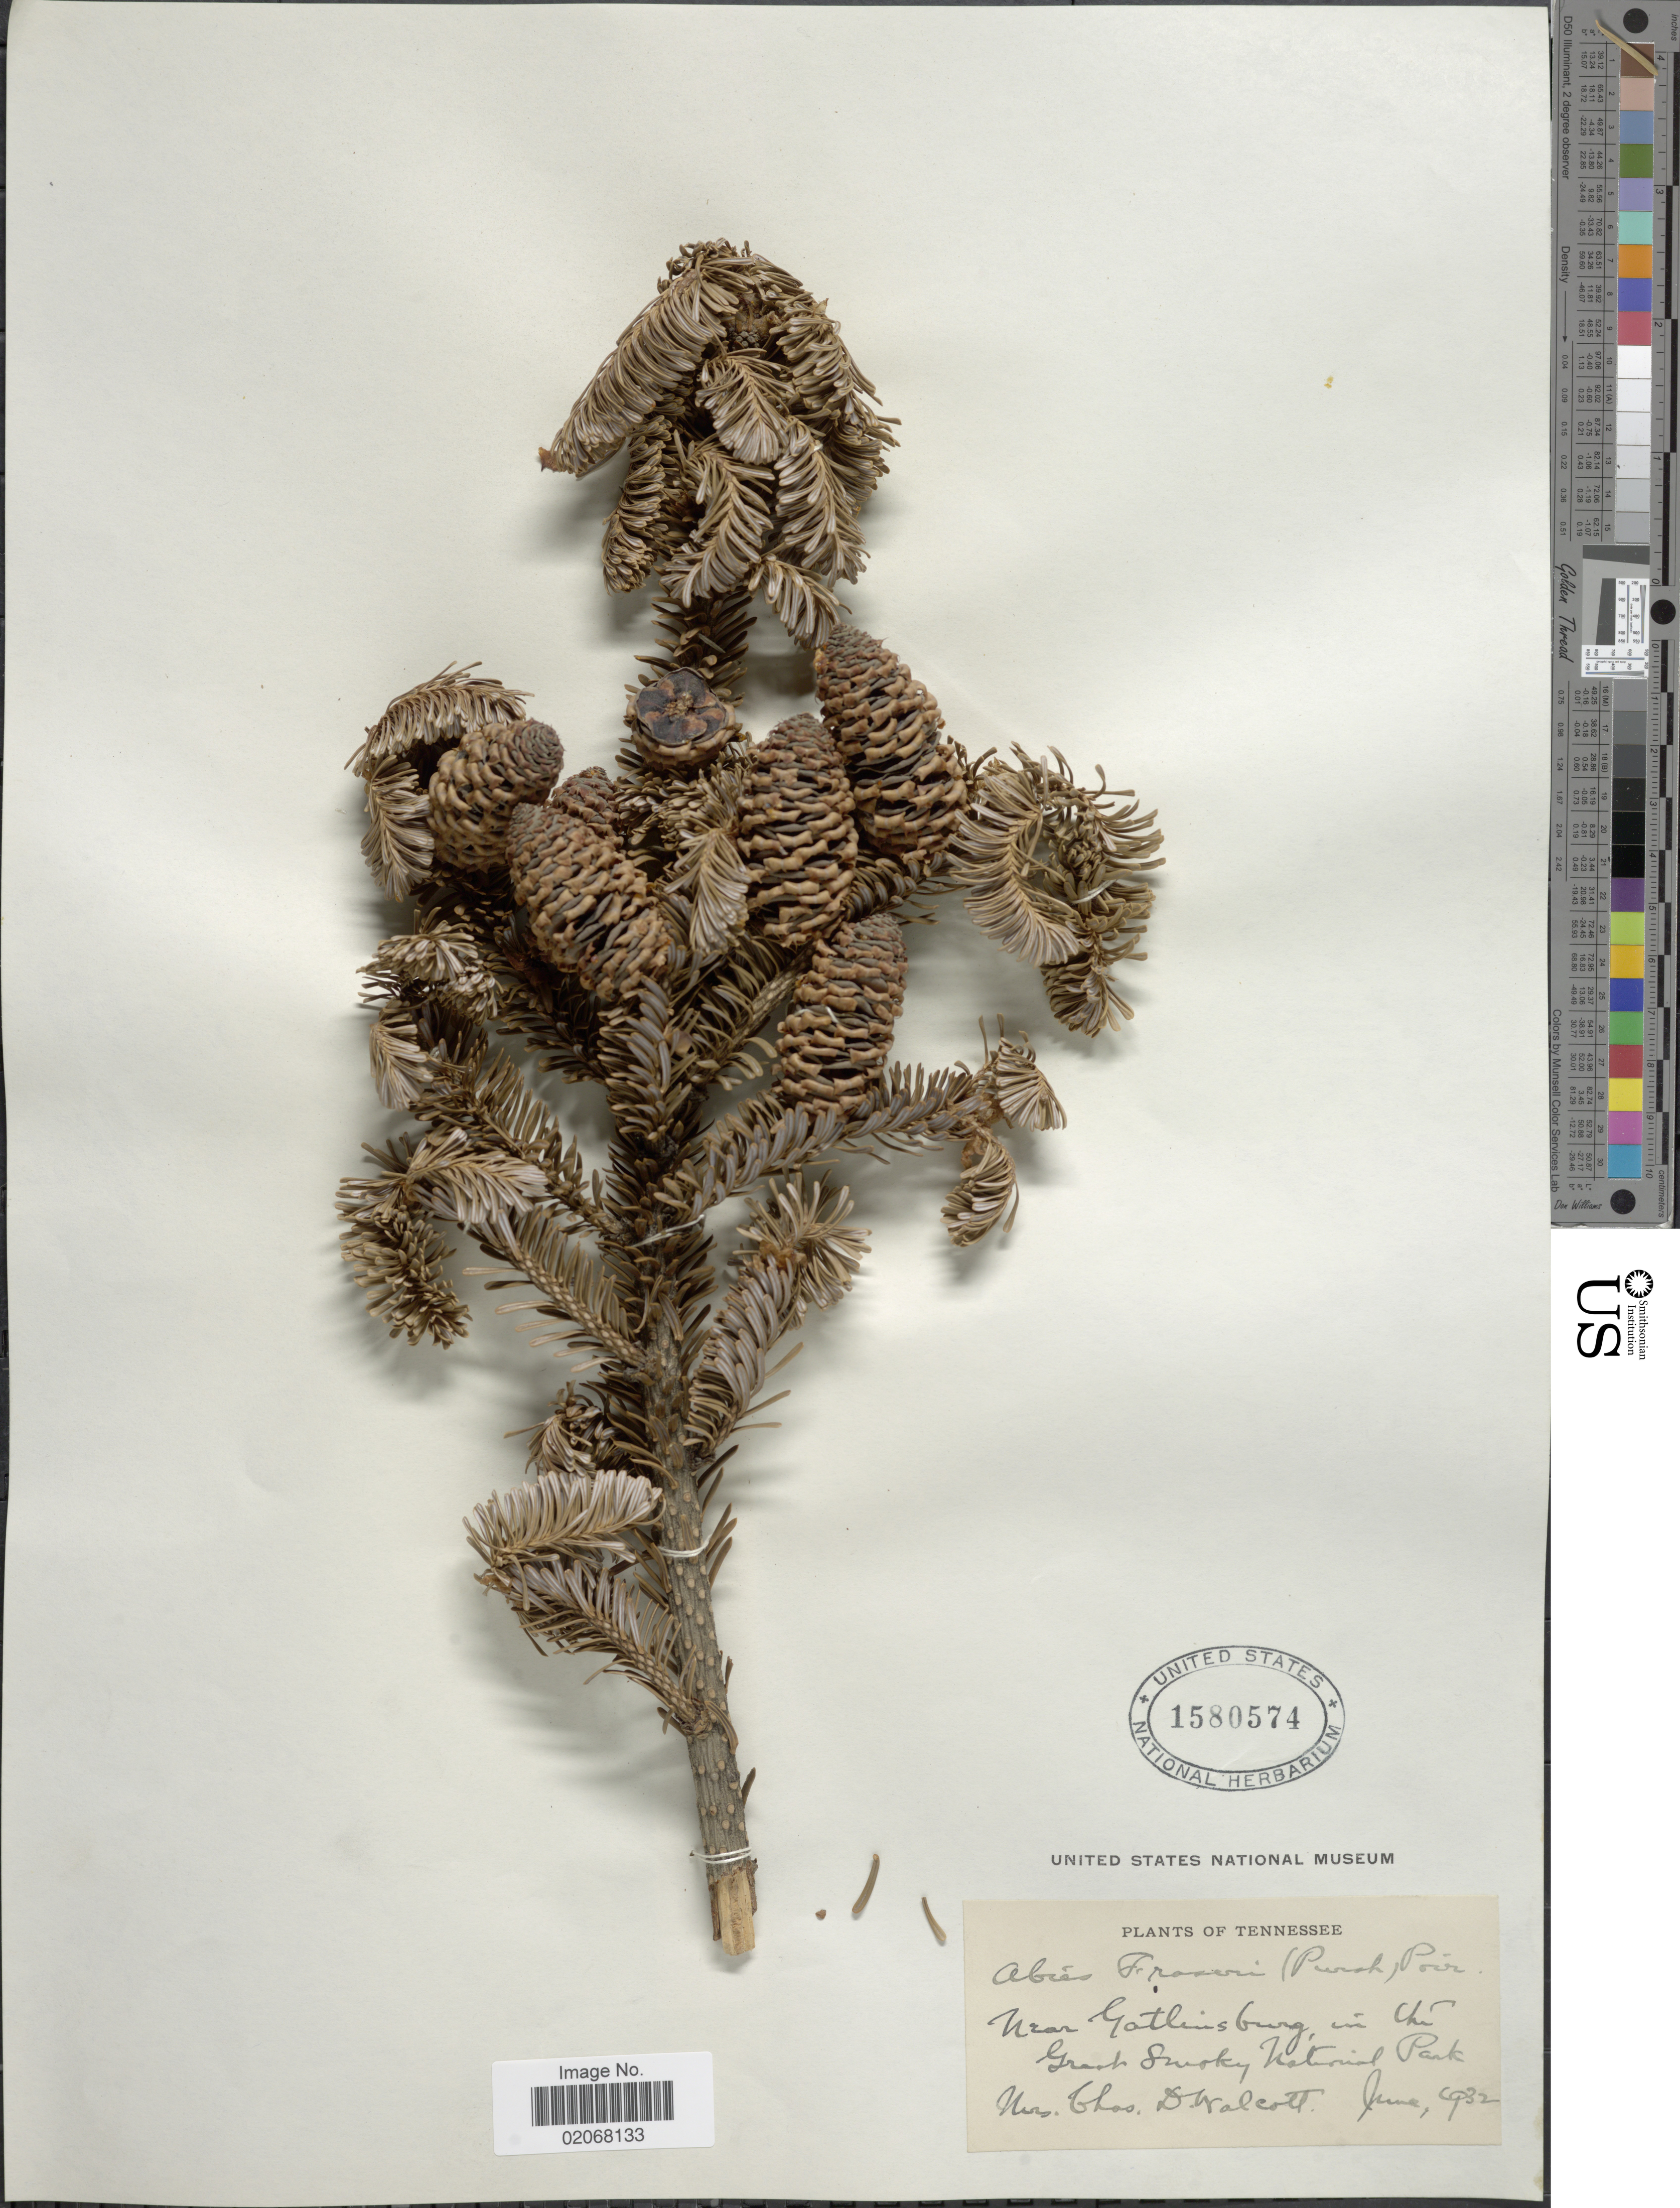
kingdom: Plantae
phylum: Tracheophyta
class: Pinopsida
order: Pinales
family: Pinaceae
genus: Abies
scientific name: Abies fraseri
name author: (Pursh) Poir.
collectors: C. Walcott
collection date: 1932-06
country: United States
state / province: Tennessee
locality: Near Gatlinsburg, Great Smoky National Park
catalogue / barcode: US 1580574